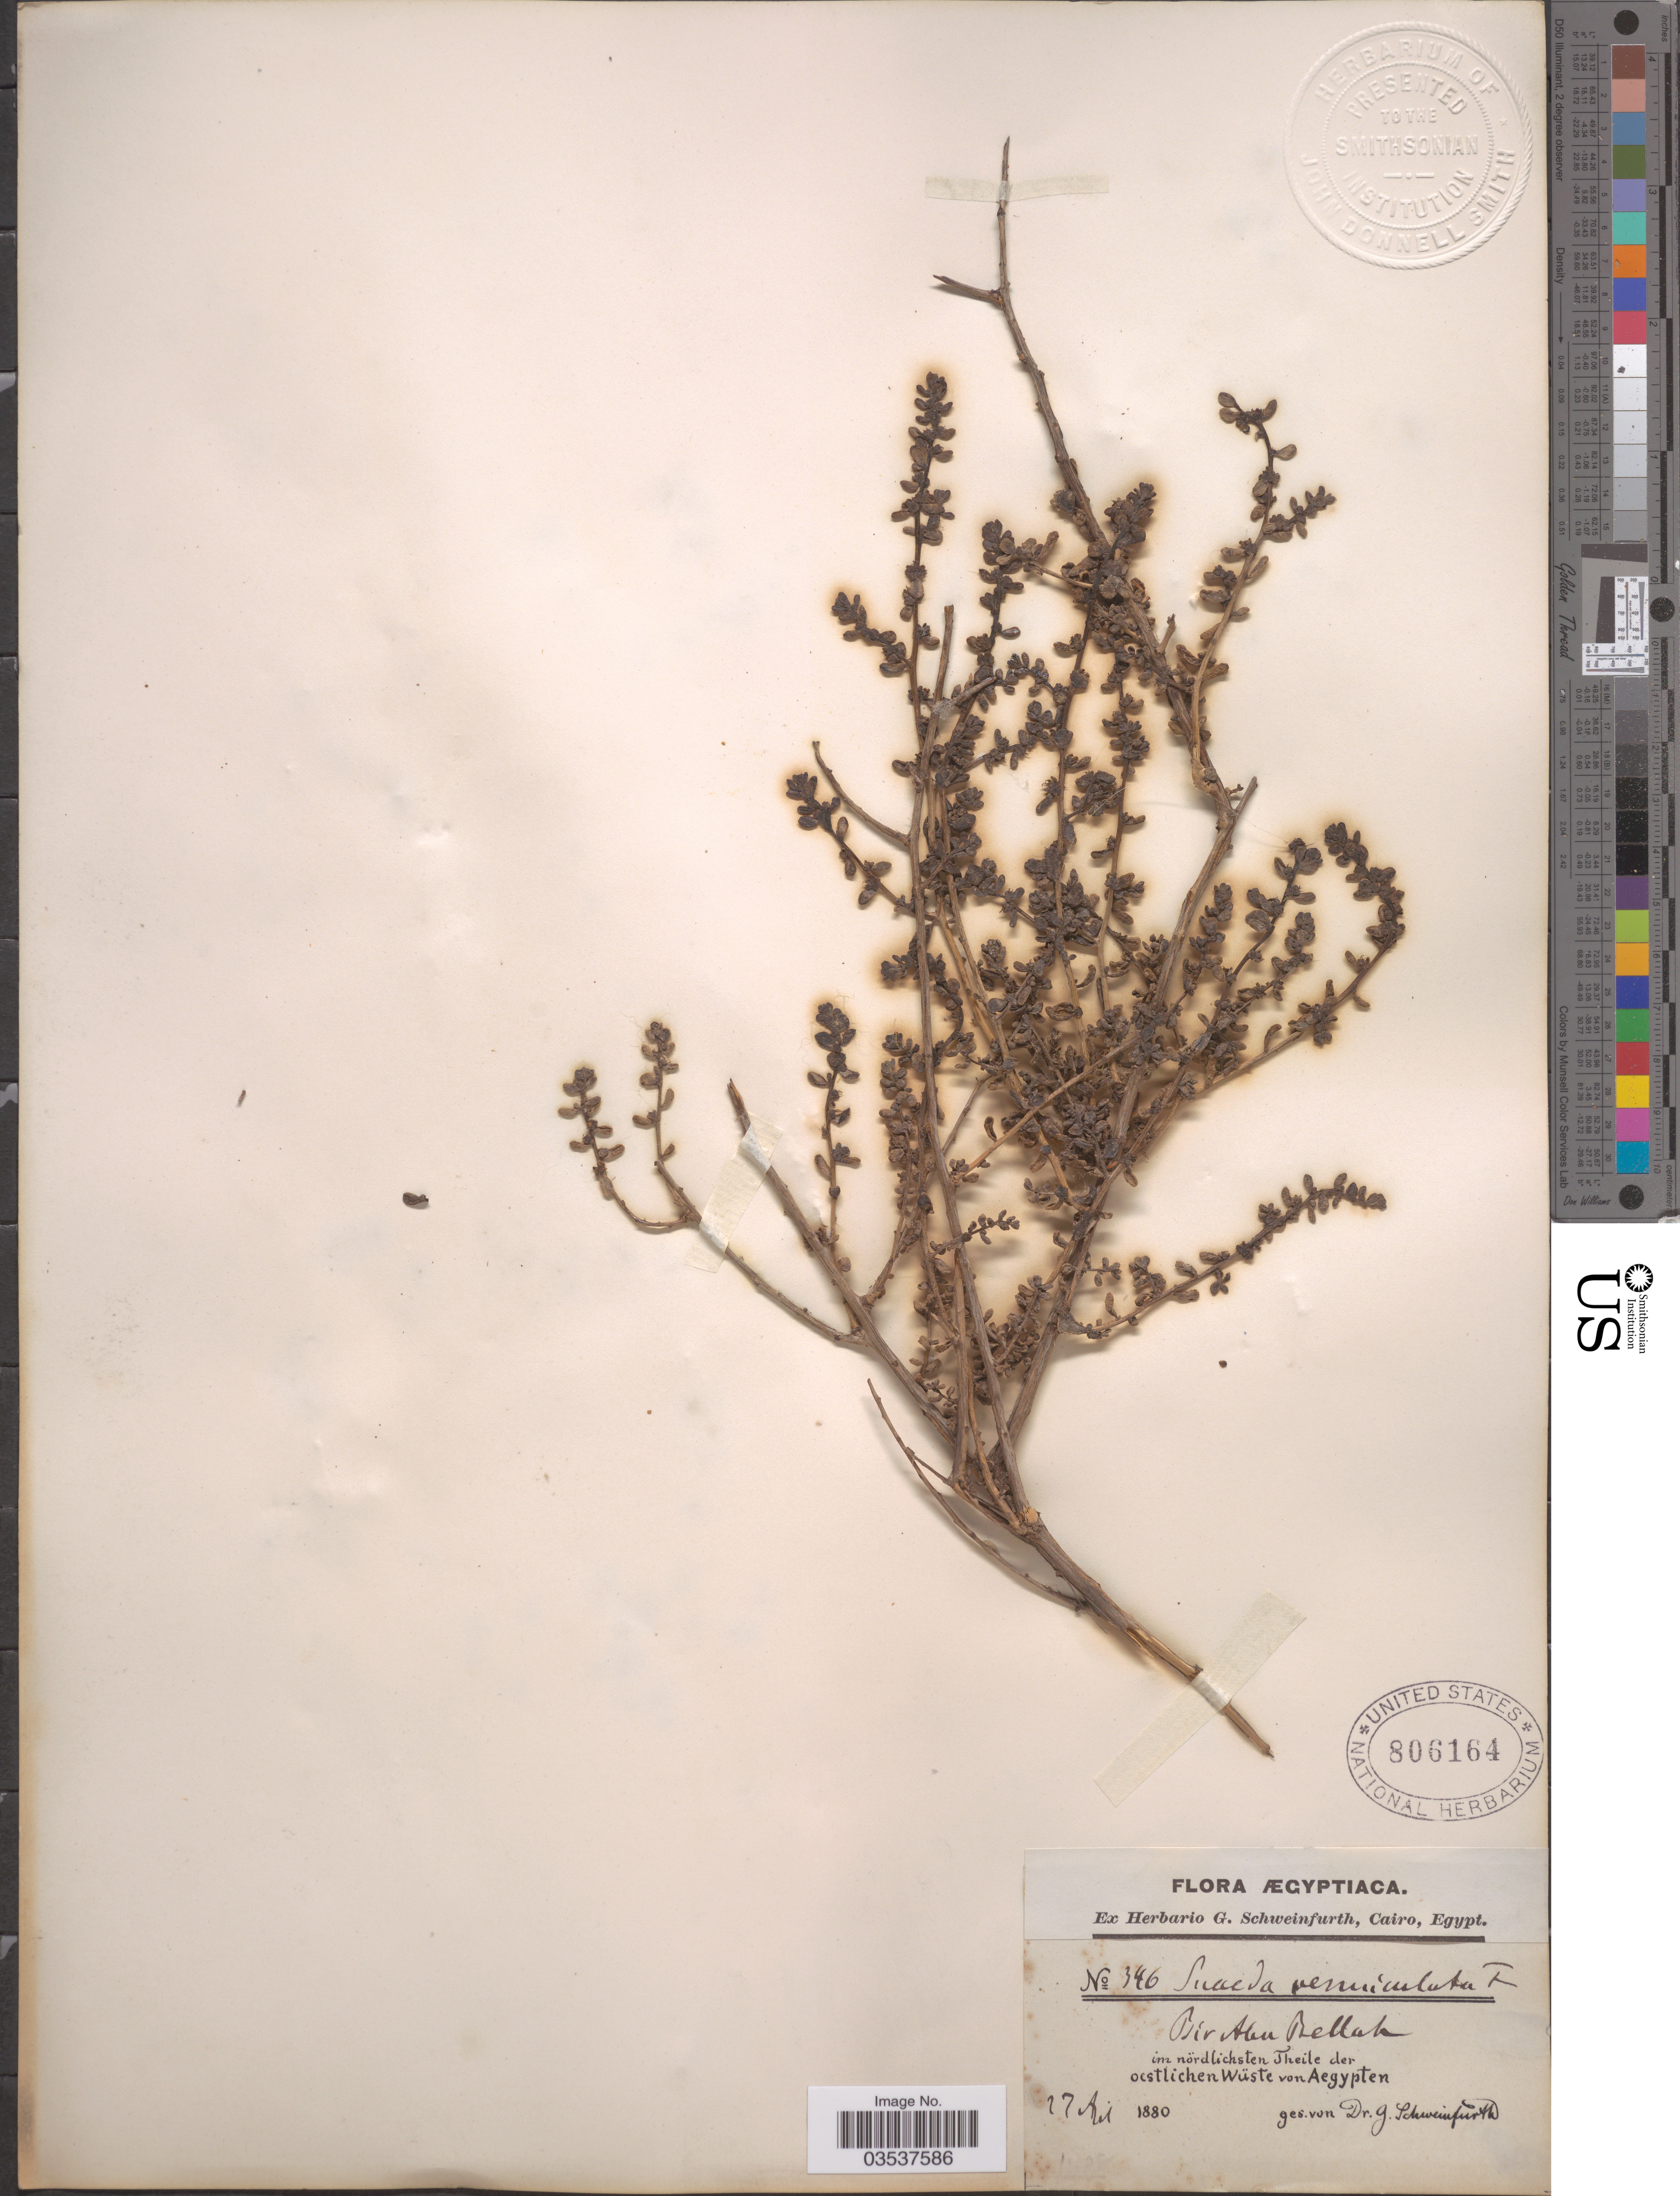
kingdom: Plantae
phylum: Tracheophyta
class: Magnoliopsida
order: Caryophyllales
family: Amaranthaceae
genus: Suaeda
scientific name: Suaeda vermiculata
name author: Forssk. ex J.F. Gmel.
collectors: G. A. Schweinfurth (herbarium)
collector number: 346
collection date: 1880-04-17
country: Egypt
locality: Ægyptiaca. Bir Abu Bellah [interpreted]. Im nördlichsten Theile der oestlichen Wüste von Aegypten.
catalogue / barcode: US 806164